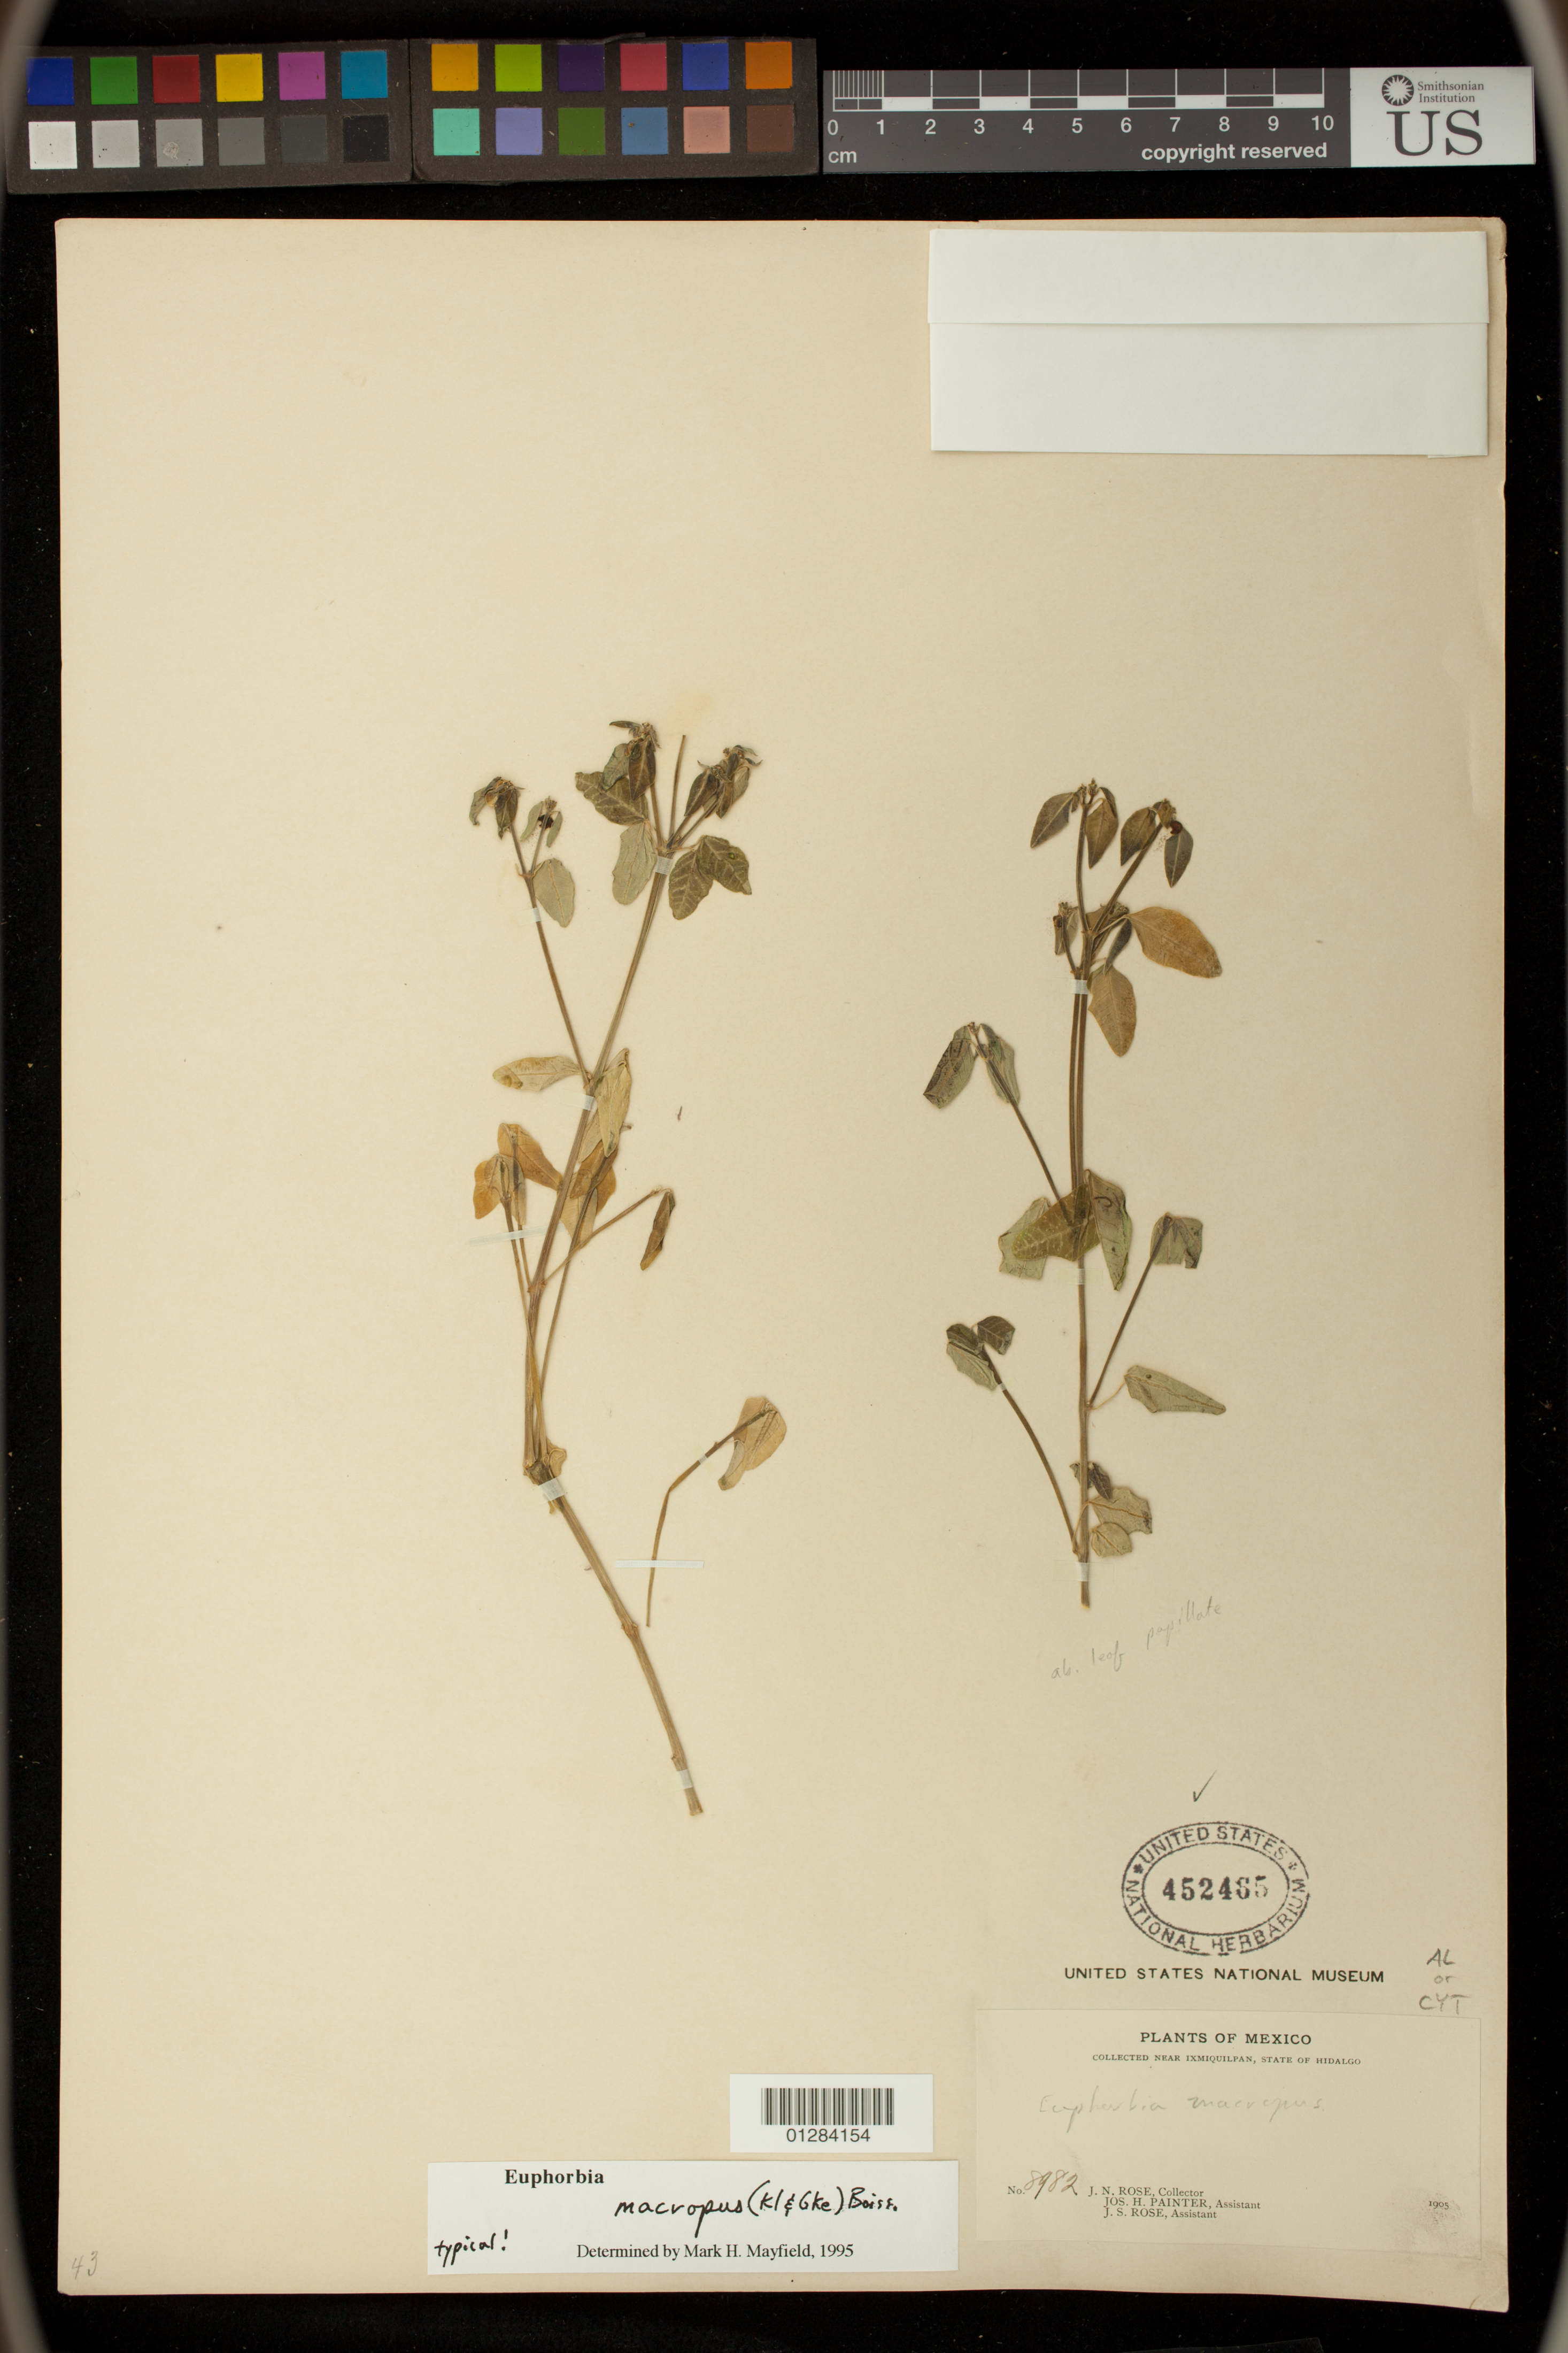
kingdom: Plantae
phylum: Tracheophyta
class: Magnoliopsida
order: Malpighiales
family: Euphorbiaceae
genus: Euphorbia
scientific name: Euphorbia macropus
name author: (Klotzsch & Garcke) Boiss.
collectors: J. N. Rose, J. H. Painter & J. S. Rose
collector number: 8982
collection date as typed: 1905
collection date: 1905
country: Mexico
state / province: Hidalgo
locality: Near Ixmiquilpan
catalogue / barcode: US 452485